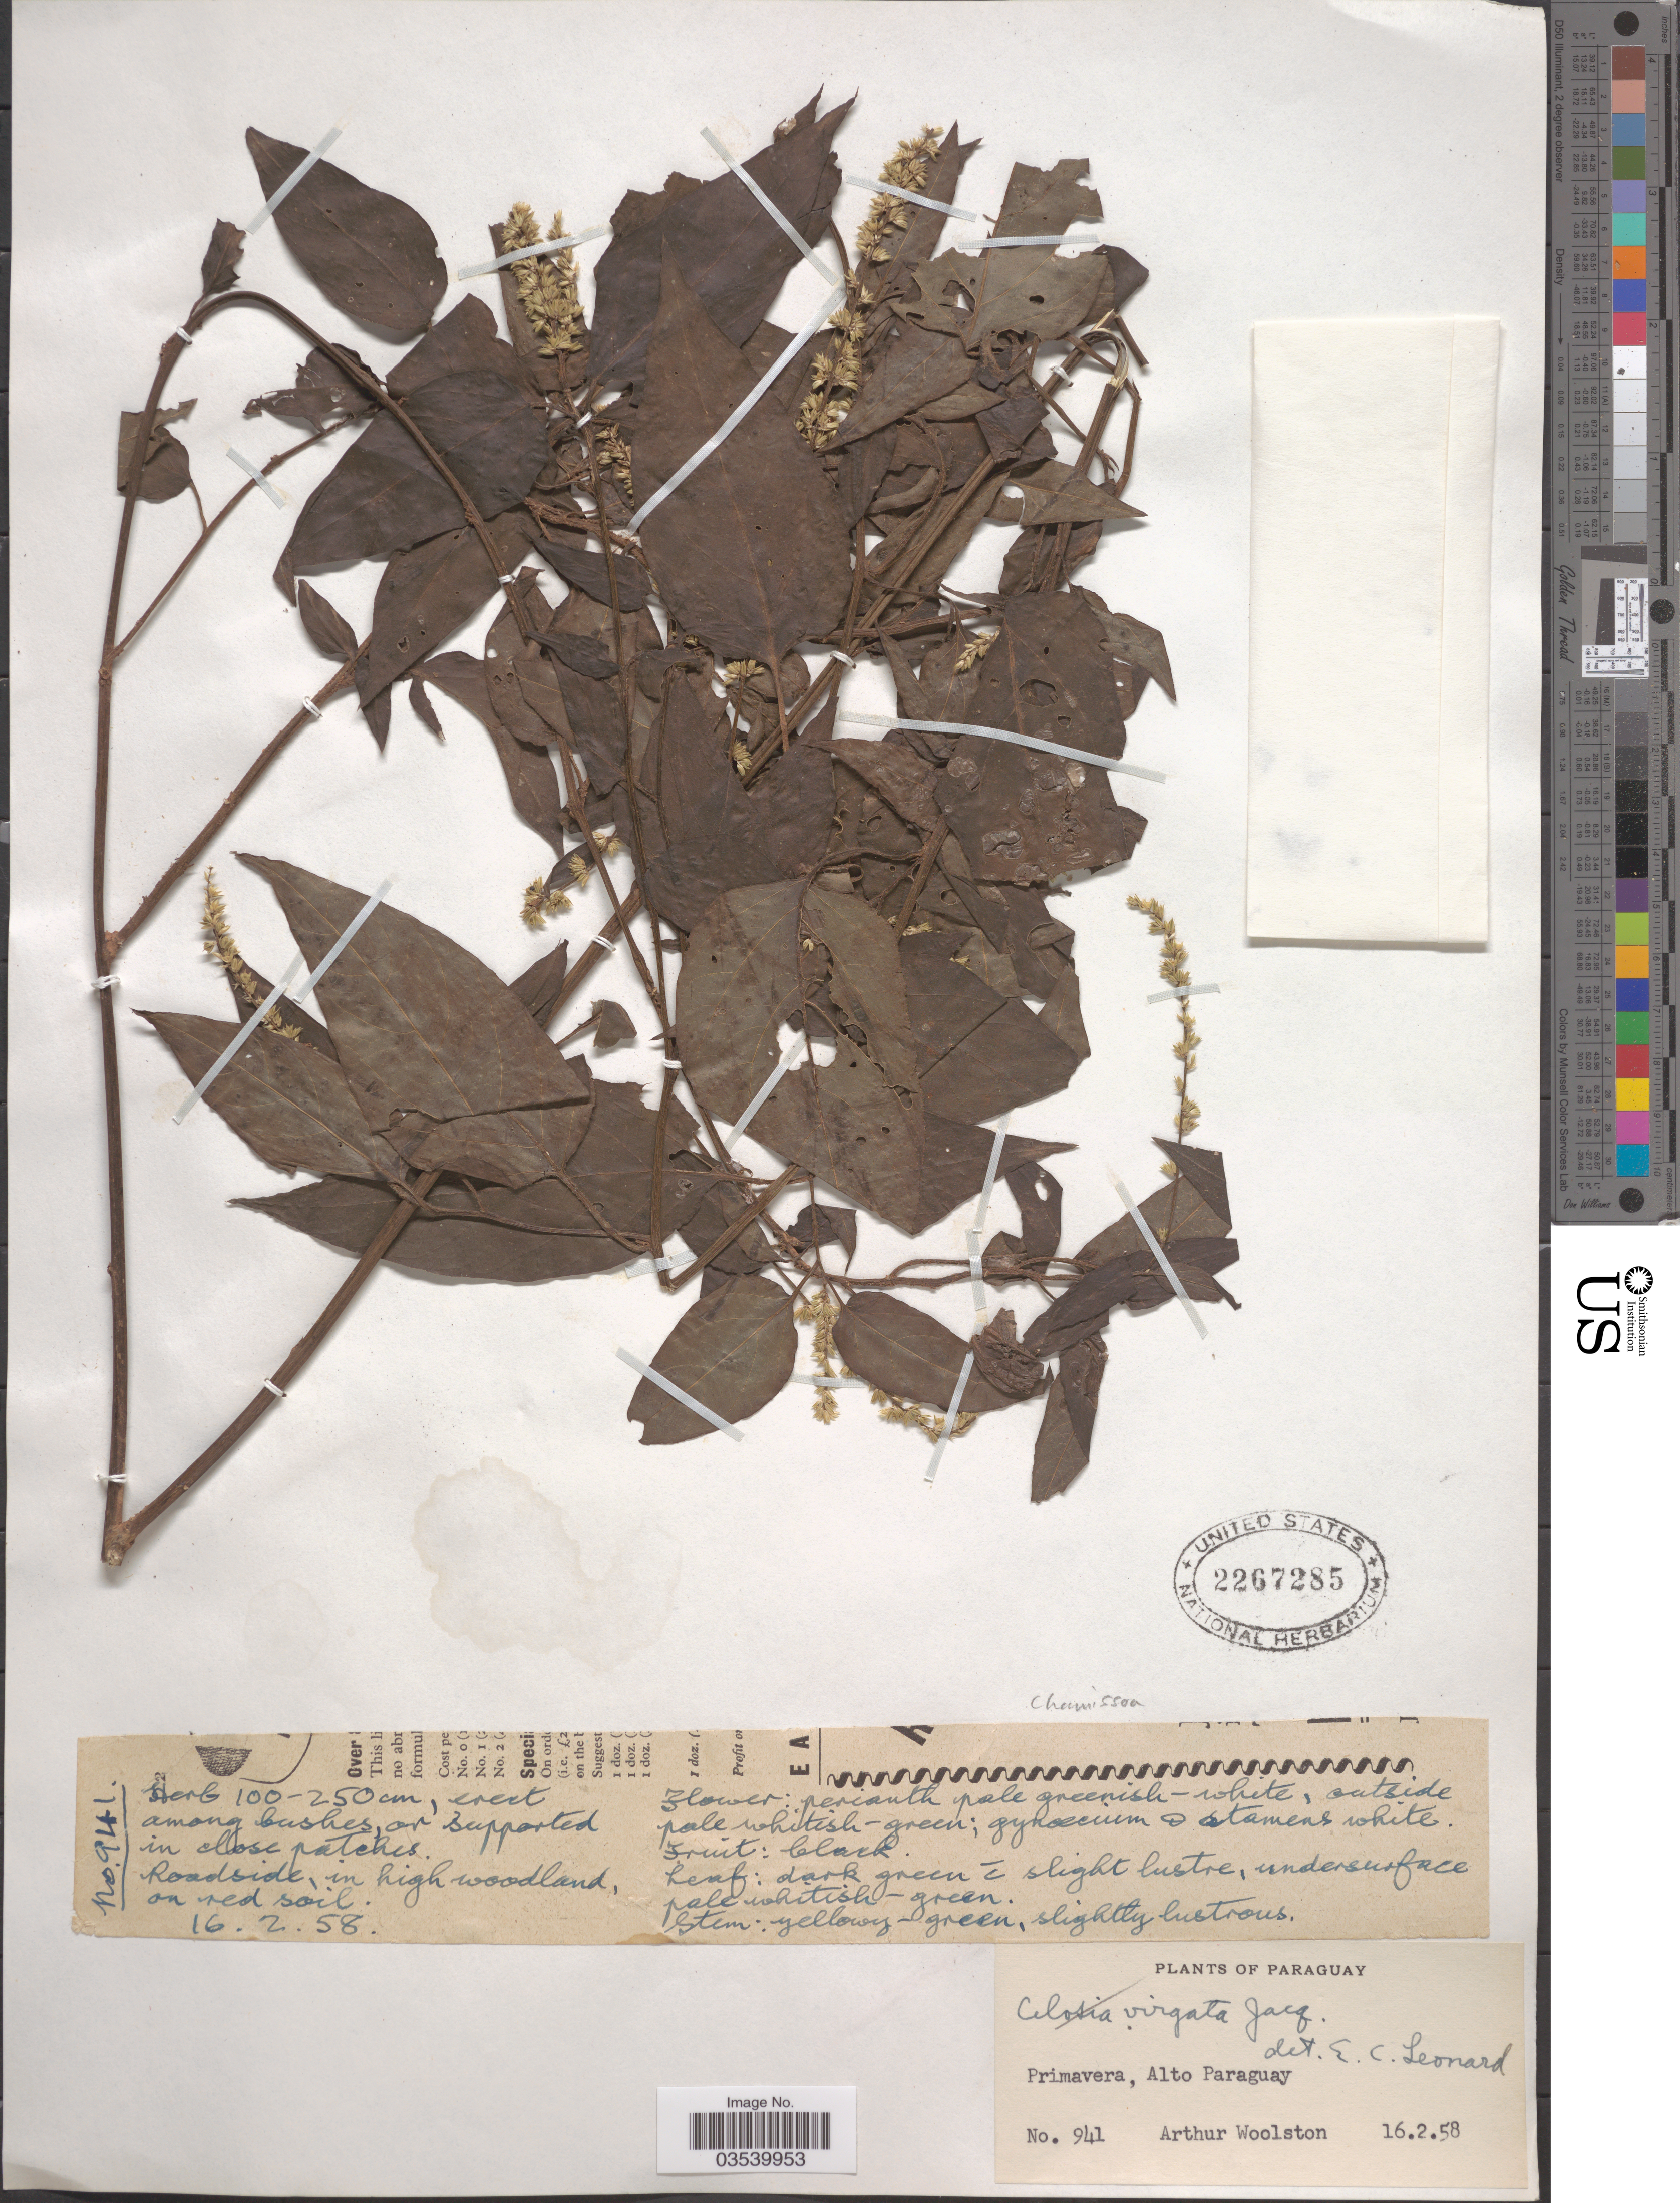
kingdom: Plantae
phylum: Tracheophyta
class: Magnoliopsida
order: Caryophyllales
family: Amaranthaceae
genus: Chamissoa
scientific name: Chamissoa sp.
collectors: A. L. Woolston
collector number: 941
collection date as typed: Transcribed d/m/y: 16/2/58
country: Paraguay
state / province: Alto Paraguay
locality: Primavera. Roadside, in high woodland.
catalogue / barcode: US 2267285